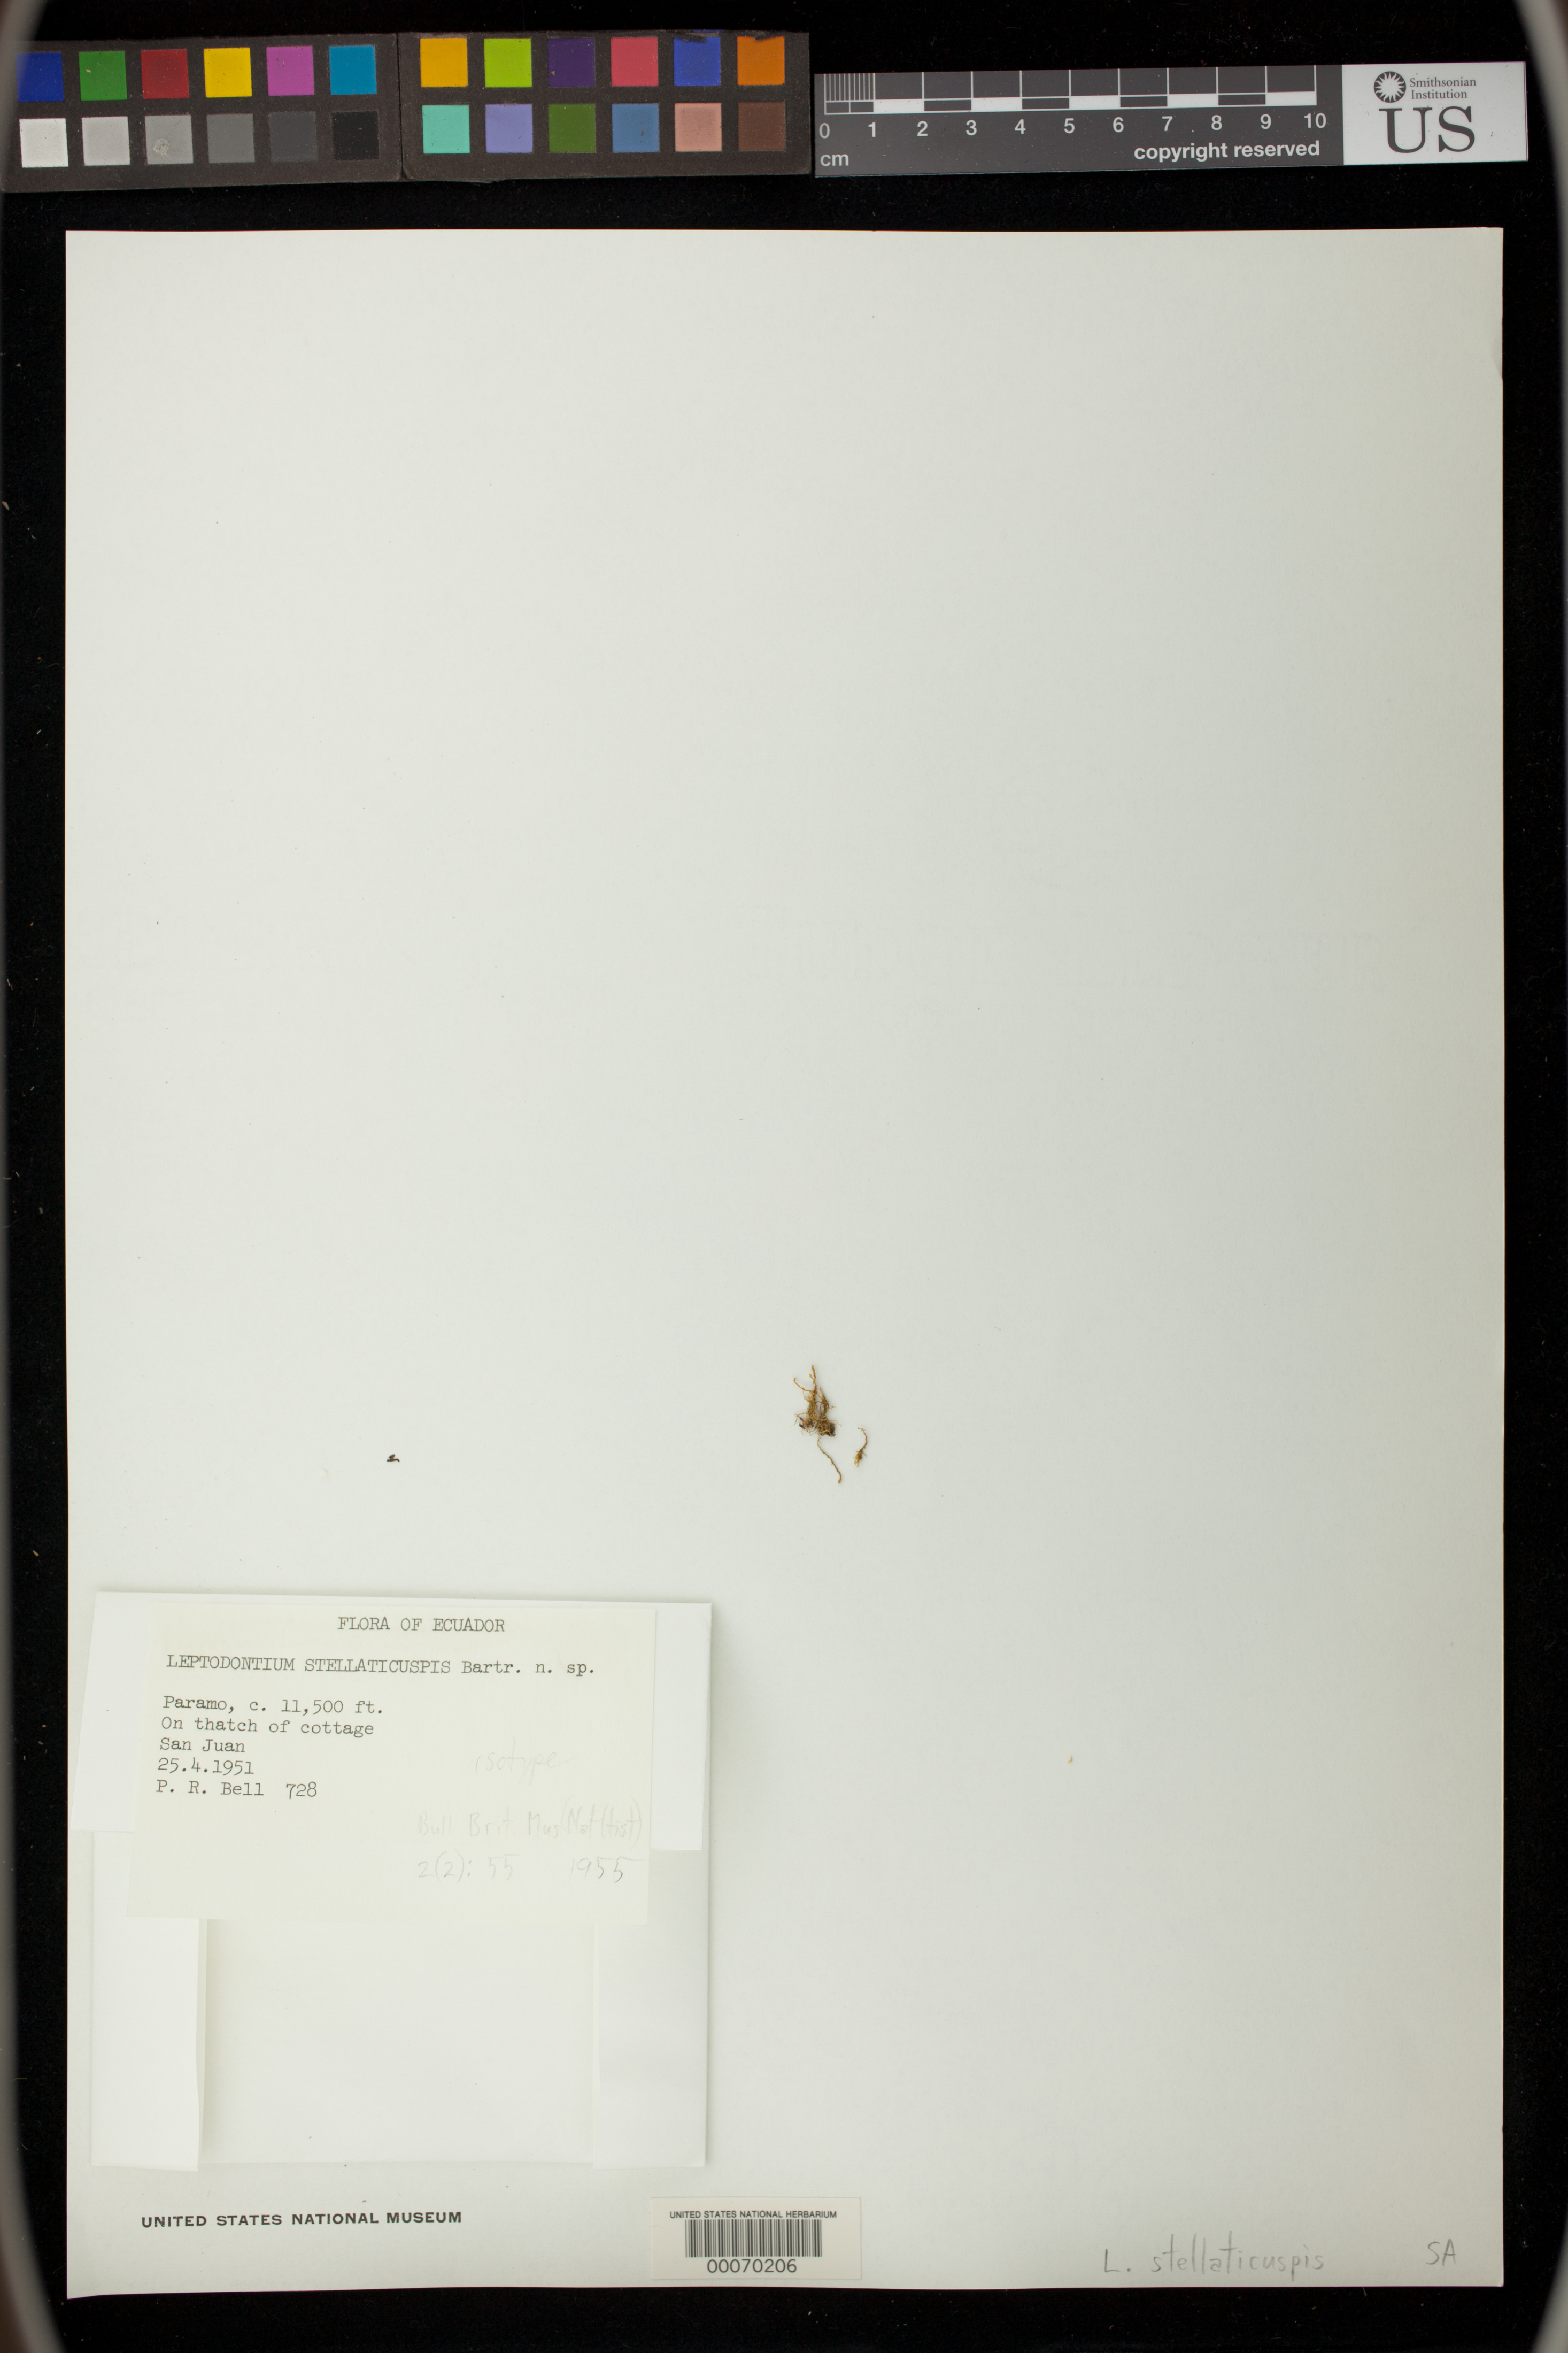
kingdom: Plantae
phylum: Bryophyta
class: Bryopsida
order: Pottiales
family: Pottiaceae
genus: Leptodontium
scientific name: Leptodontium stellaticuspis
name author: E.B. Bartram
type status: Isotype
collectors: P. R. Bell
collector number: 728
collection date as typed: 25 Apr 1951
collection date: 1951-04-25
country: Ecuador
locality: Paramo. San Juan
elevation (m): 3505